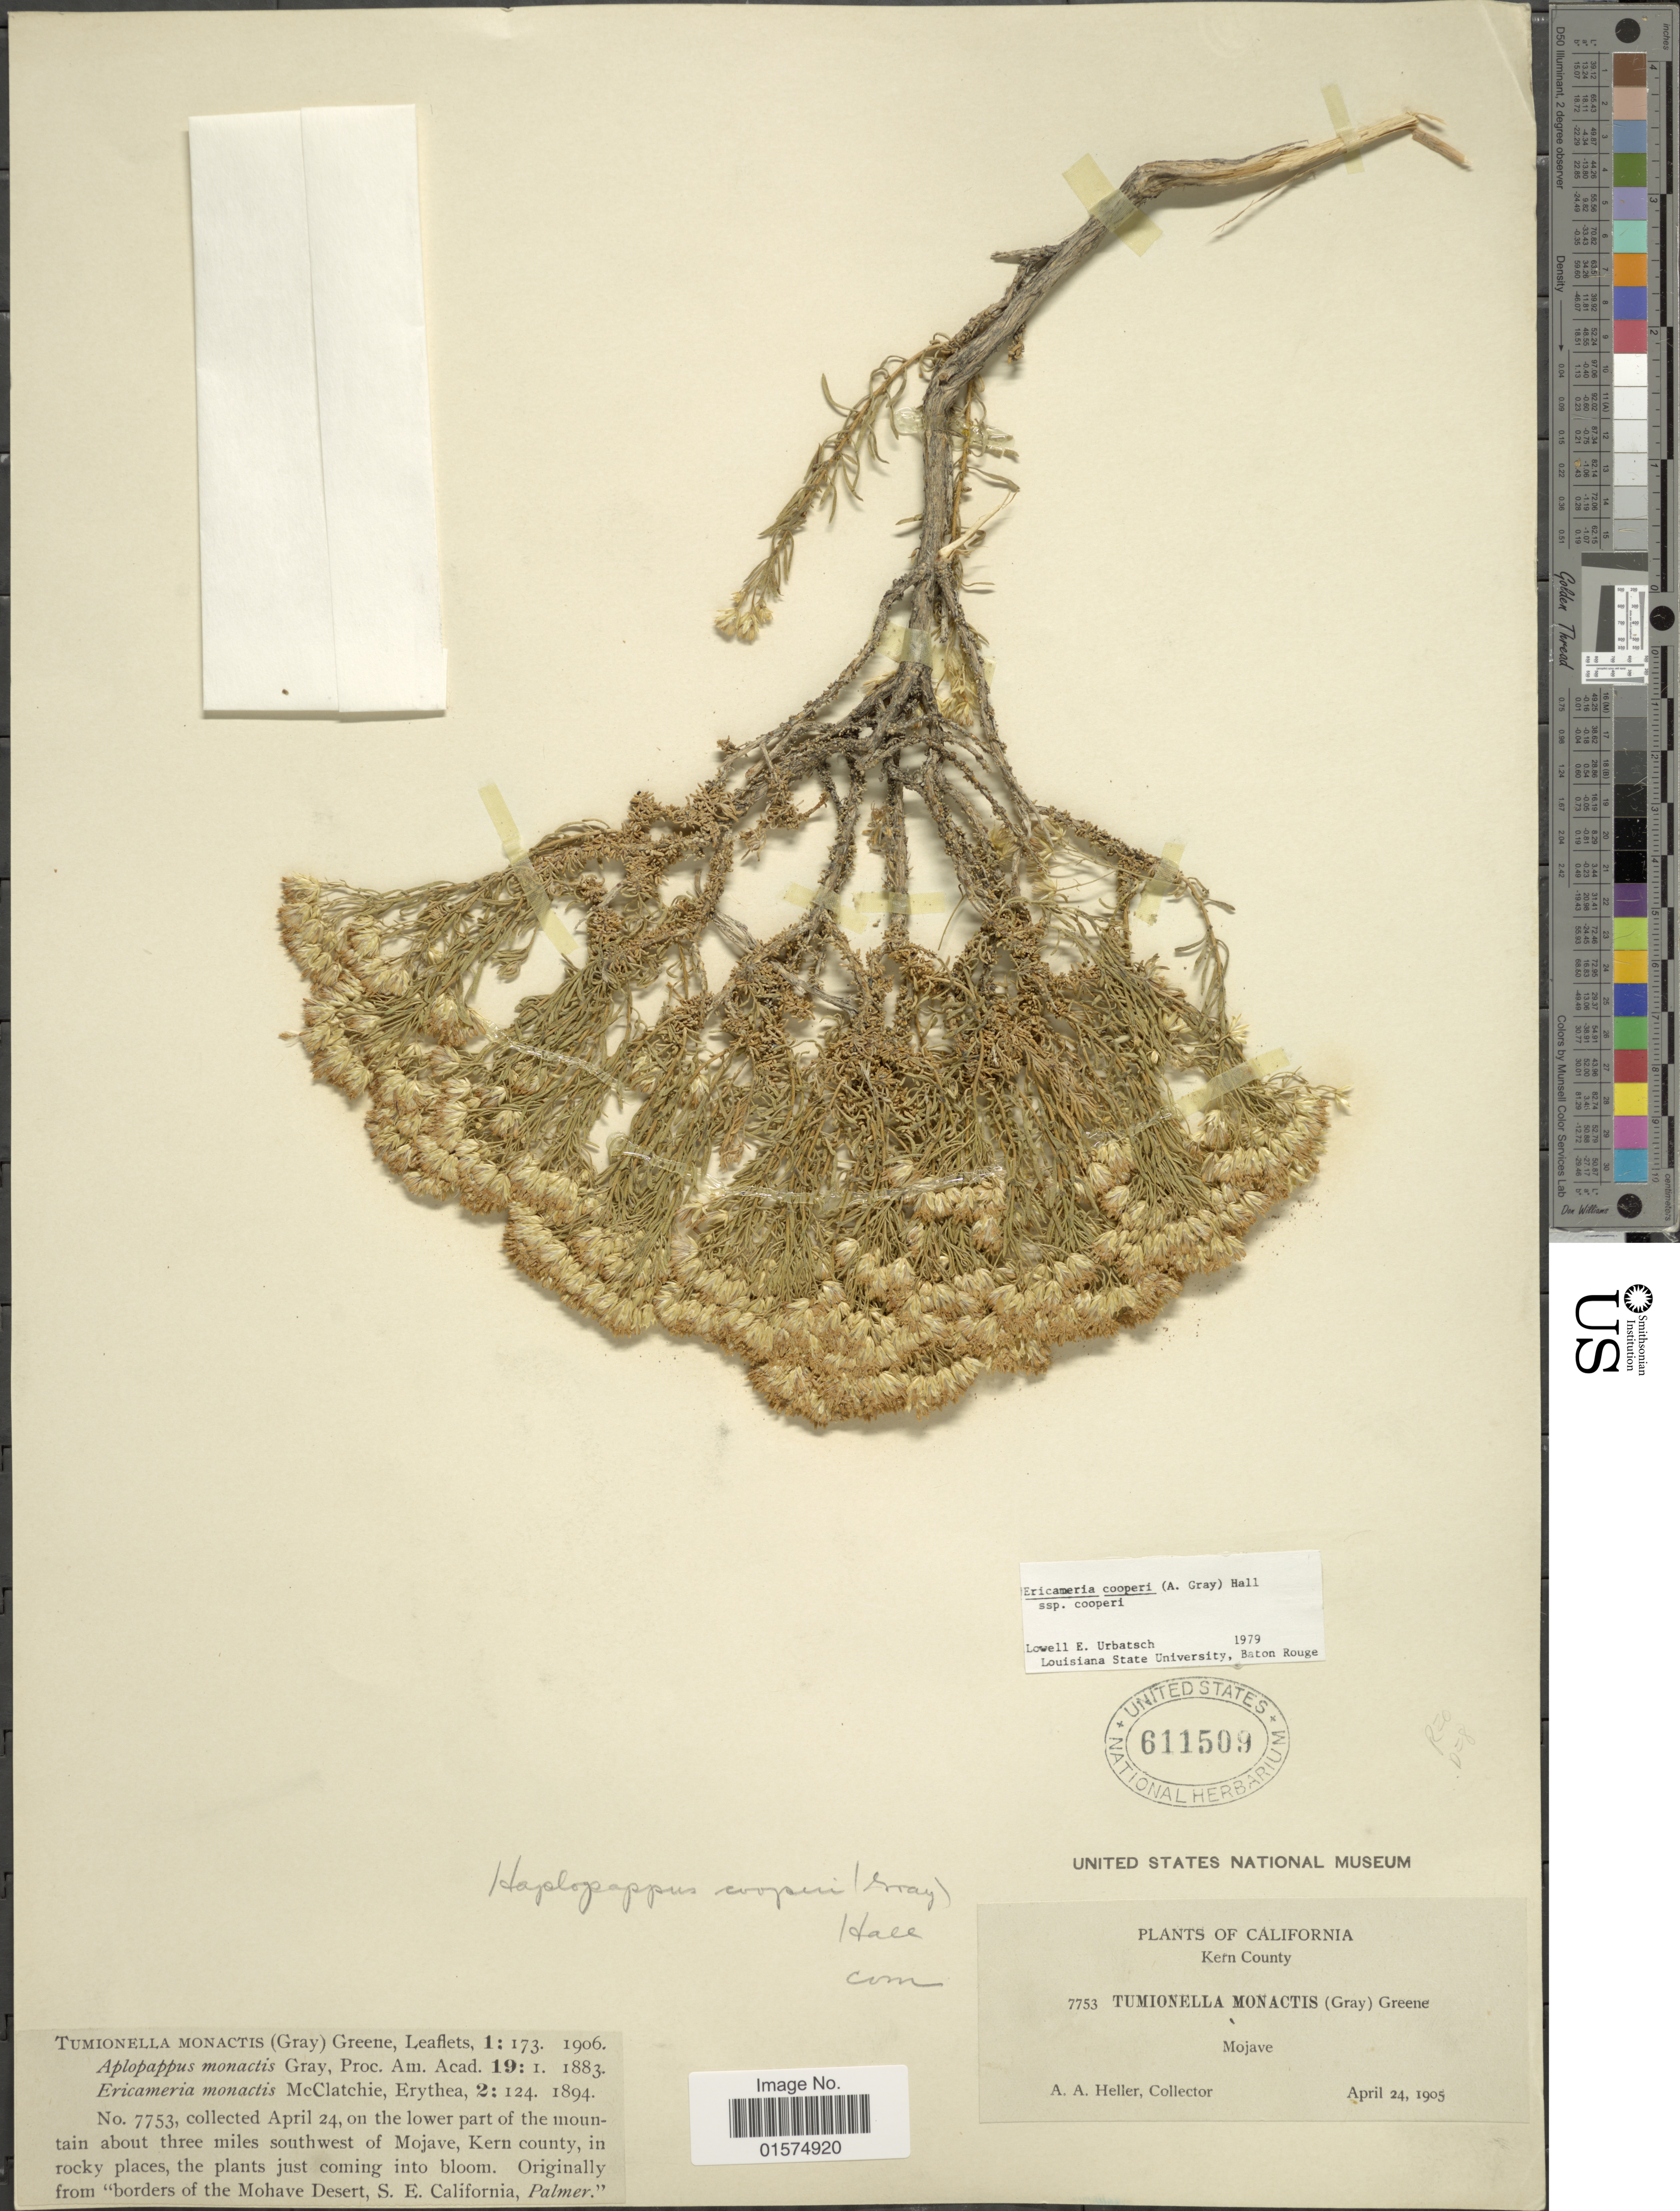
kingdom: Plantae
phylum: Tracheophyta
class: Magnoliopsida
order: Asterales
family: Asteraceae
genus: Ericameria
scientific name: Ericameria cooperi var. cooperi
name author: (A. Gray) Hall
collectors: A. A. Heller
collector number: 7753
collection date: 1905-04-24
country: United States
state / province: California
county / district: Kern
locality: Kern County. lower part of the mountain about three miles southwest of Mojave, Kern County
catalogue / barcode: US 611509